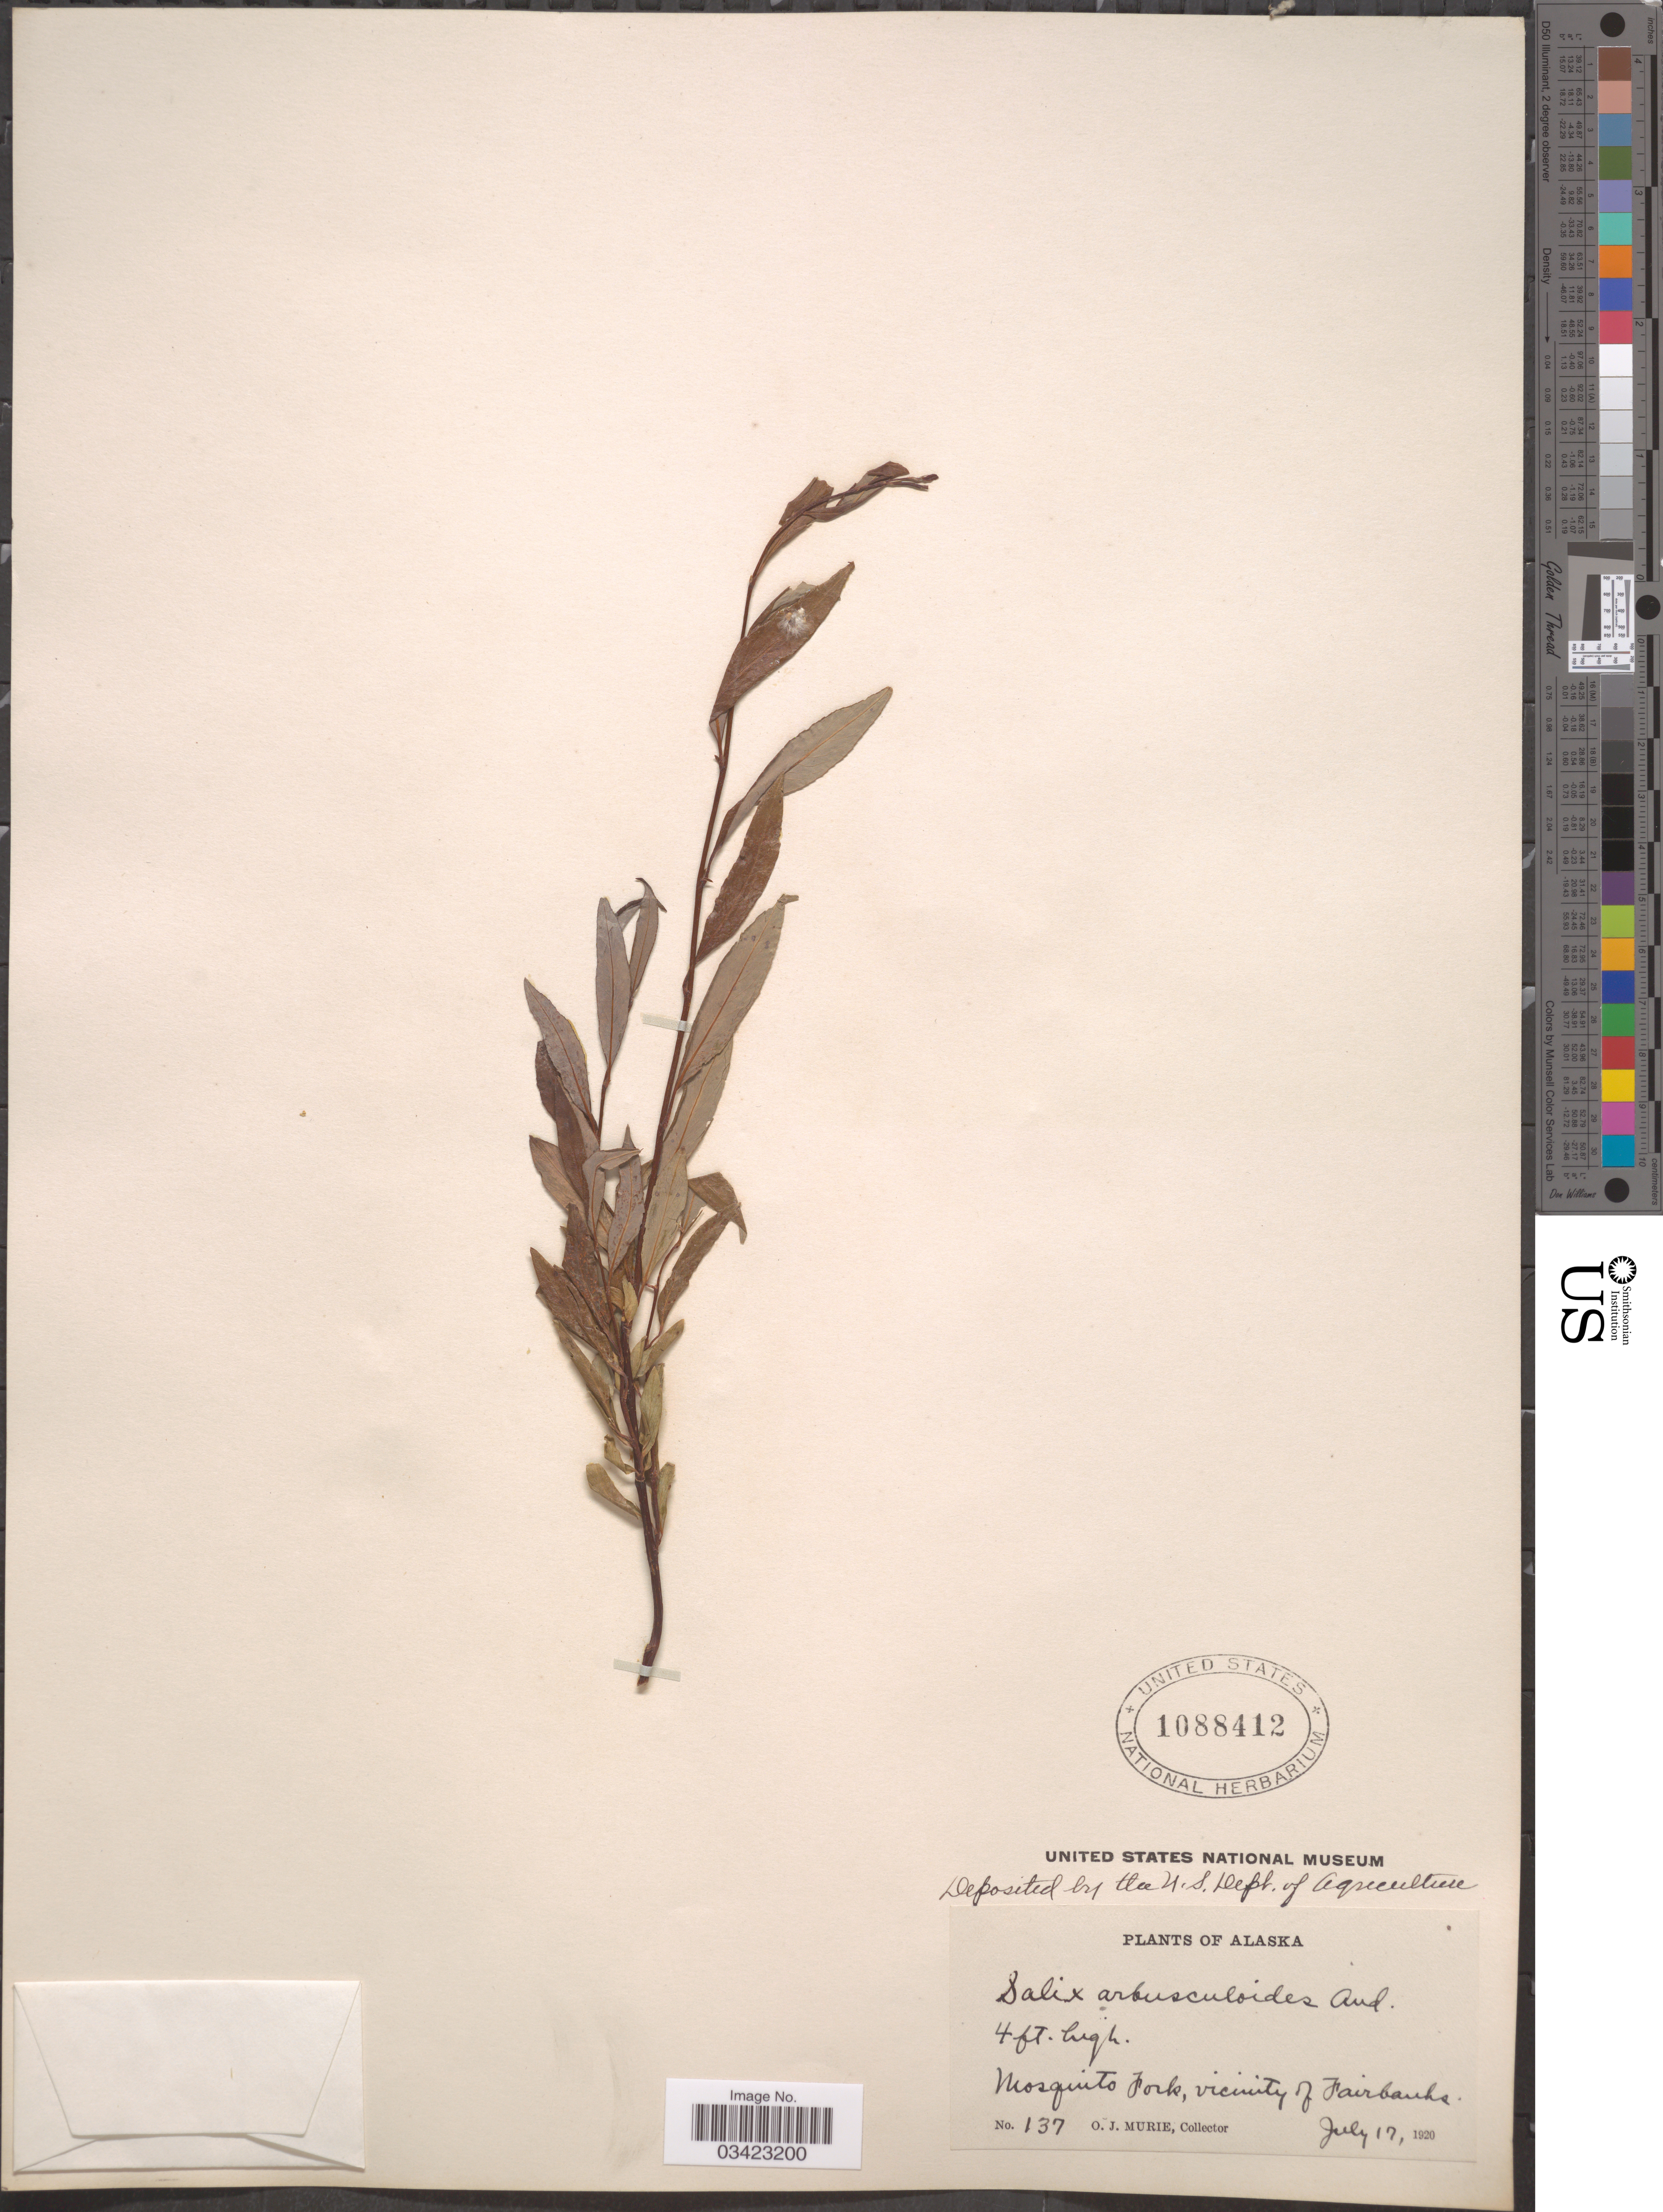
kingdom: Plantae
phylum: Tracheophyta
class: Magnoliopsida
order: Malpighiales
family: Salicaceae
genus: Salix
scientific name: Salix arbusculoides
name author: Andersson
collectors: O. Murie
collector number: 137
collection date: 1920-07-17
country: United States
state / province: Alaska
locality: Mosquito Fork, vicinity of Fairbanks.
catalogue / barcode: US 1088412